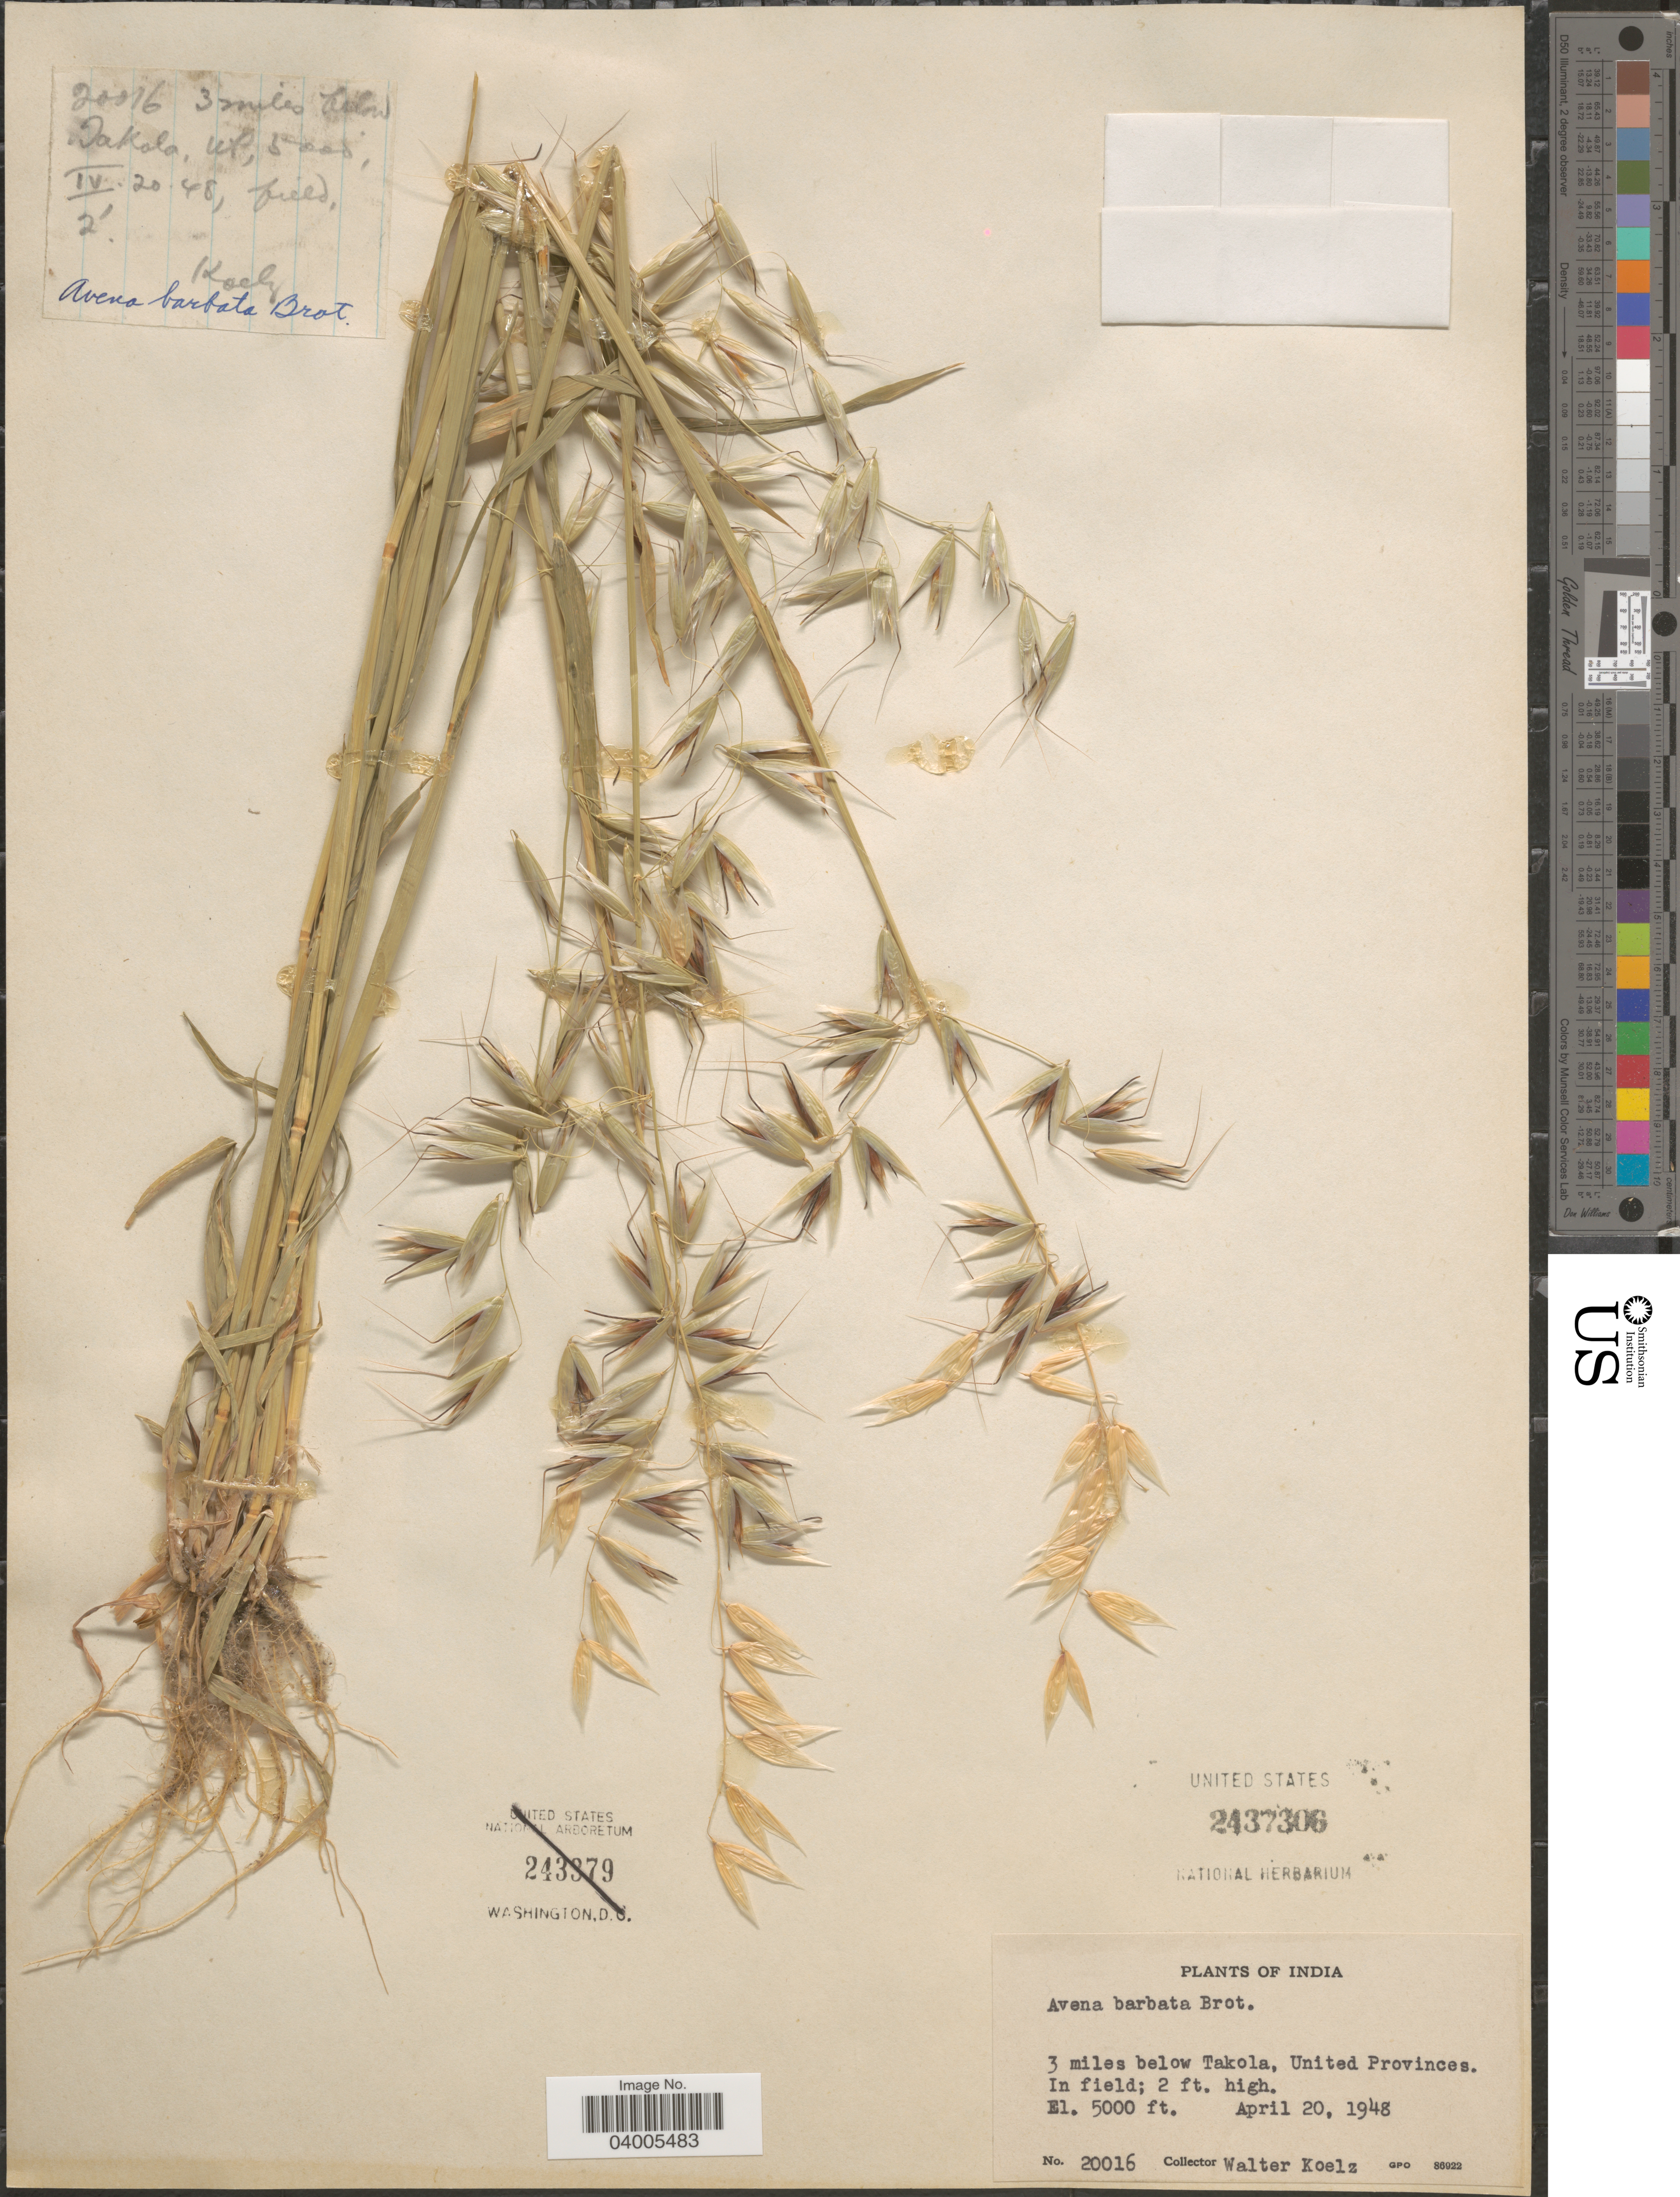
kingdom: Plantae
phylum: Tracheophyta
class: Liliopsida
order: Poales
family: Poaceae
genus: Avena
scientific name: Avena barbata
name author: Pott ex Link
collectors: W. N. Koelz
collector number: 20016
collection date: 1948-04-20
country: India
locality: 3 miles below Takola, United Provinces.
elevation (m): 1524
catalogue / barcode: US 2437306